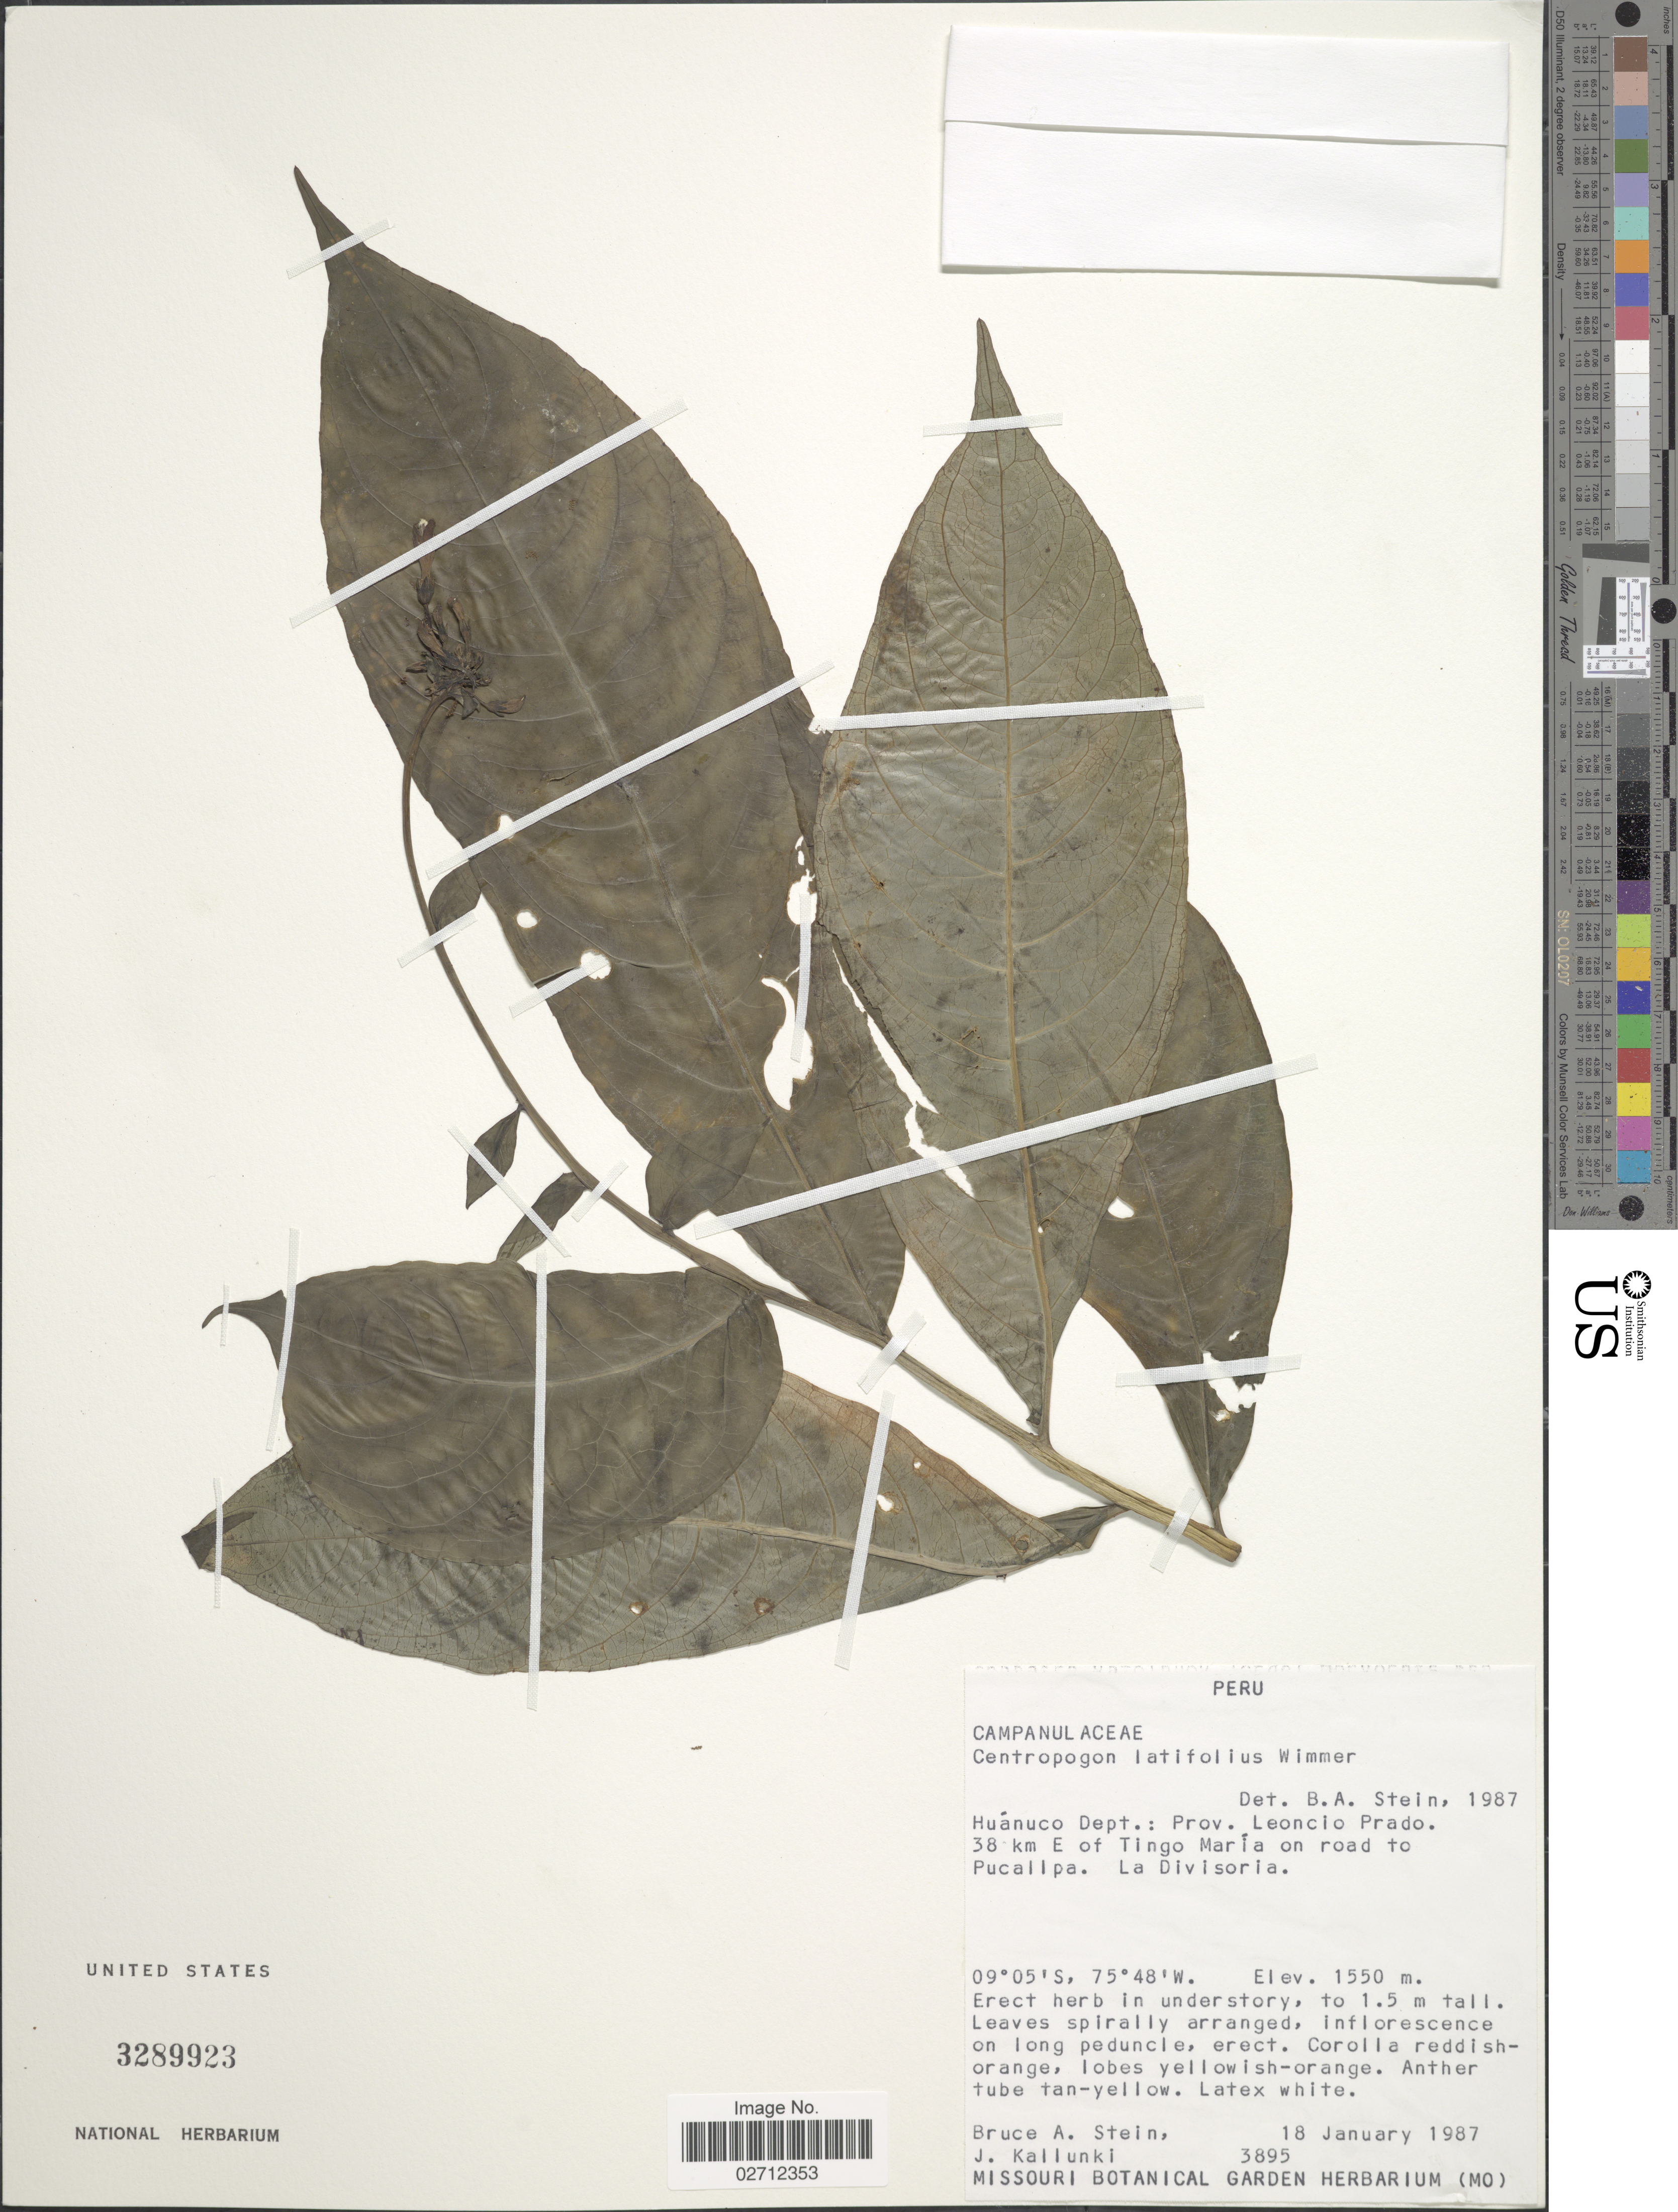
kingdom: Plantae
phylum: Tracheophyta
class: Magnoliopsida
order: Asterales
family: Campanulaceae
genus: Centropogon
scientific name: Centropogon latifolius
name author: E. Wimm.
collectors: B. A. Stein & J. Kallunki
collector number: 3895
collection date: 1987-01-18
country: Peru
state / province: Huánuco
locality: Dept.: Prov. Leoncio Prado. 38 km E of Tingo María on road to Pucallpa. La Divisoria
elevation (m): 1550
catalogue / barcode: US 3289923